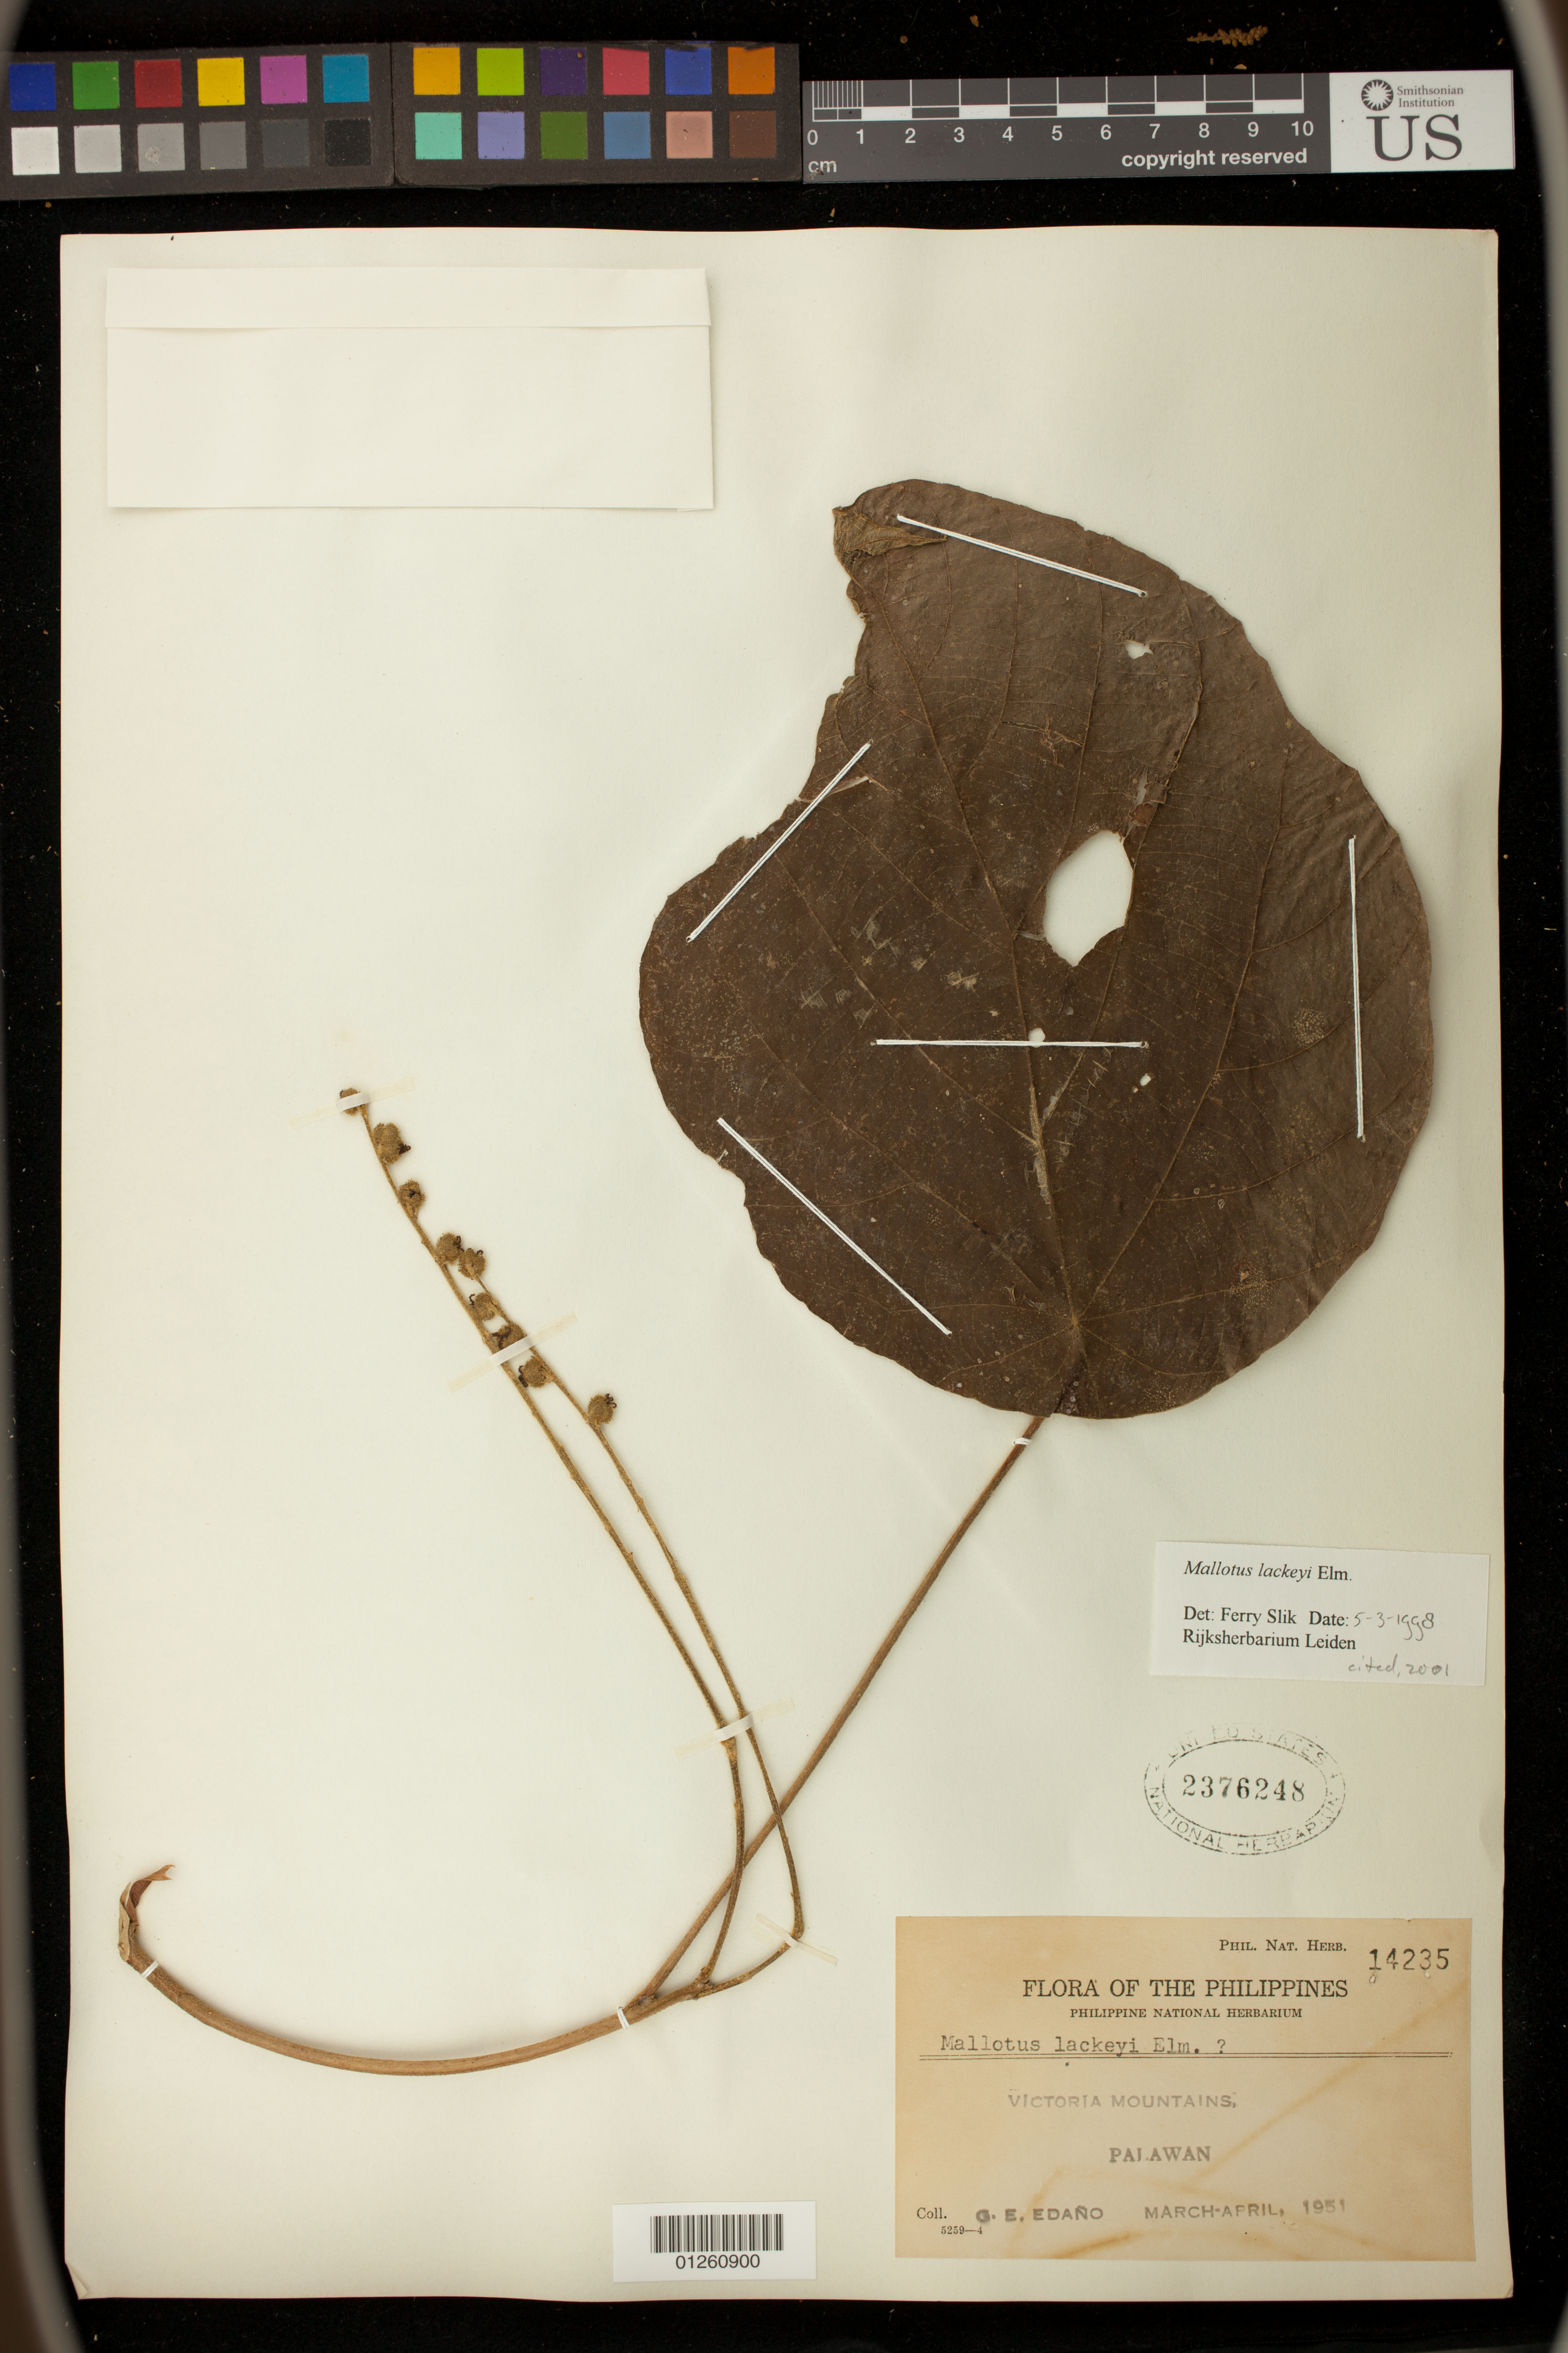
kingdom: Plantae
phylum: Tracheophyta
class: Magnoliopsida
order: Malpighiales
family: Euphorbiaceae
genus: Mallotus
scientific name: Mallotus lackeyi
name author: Elmer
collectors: G. E. Edaño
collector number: Phil. Nat. Herb. 14235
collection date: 1951-03/1951-04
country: Philippines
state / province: Mimaropa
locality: Victoria Mountains, Palawan.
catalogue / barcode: US 2376248